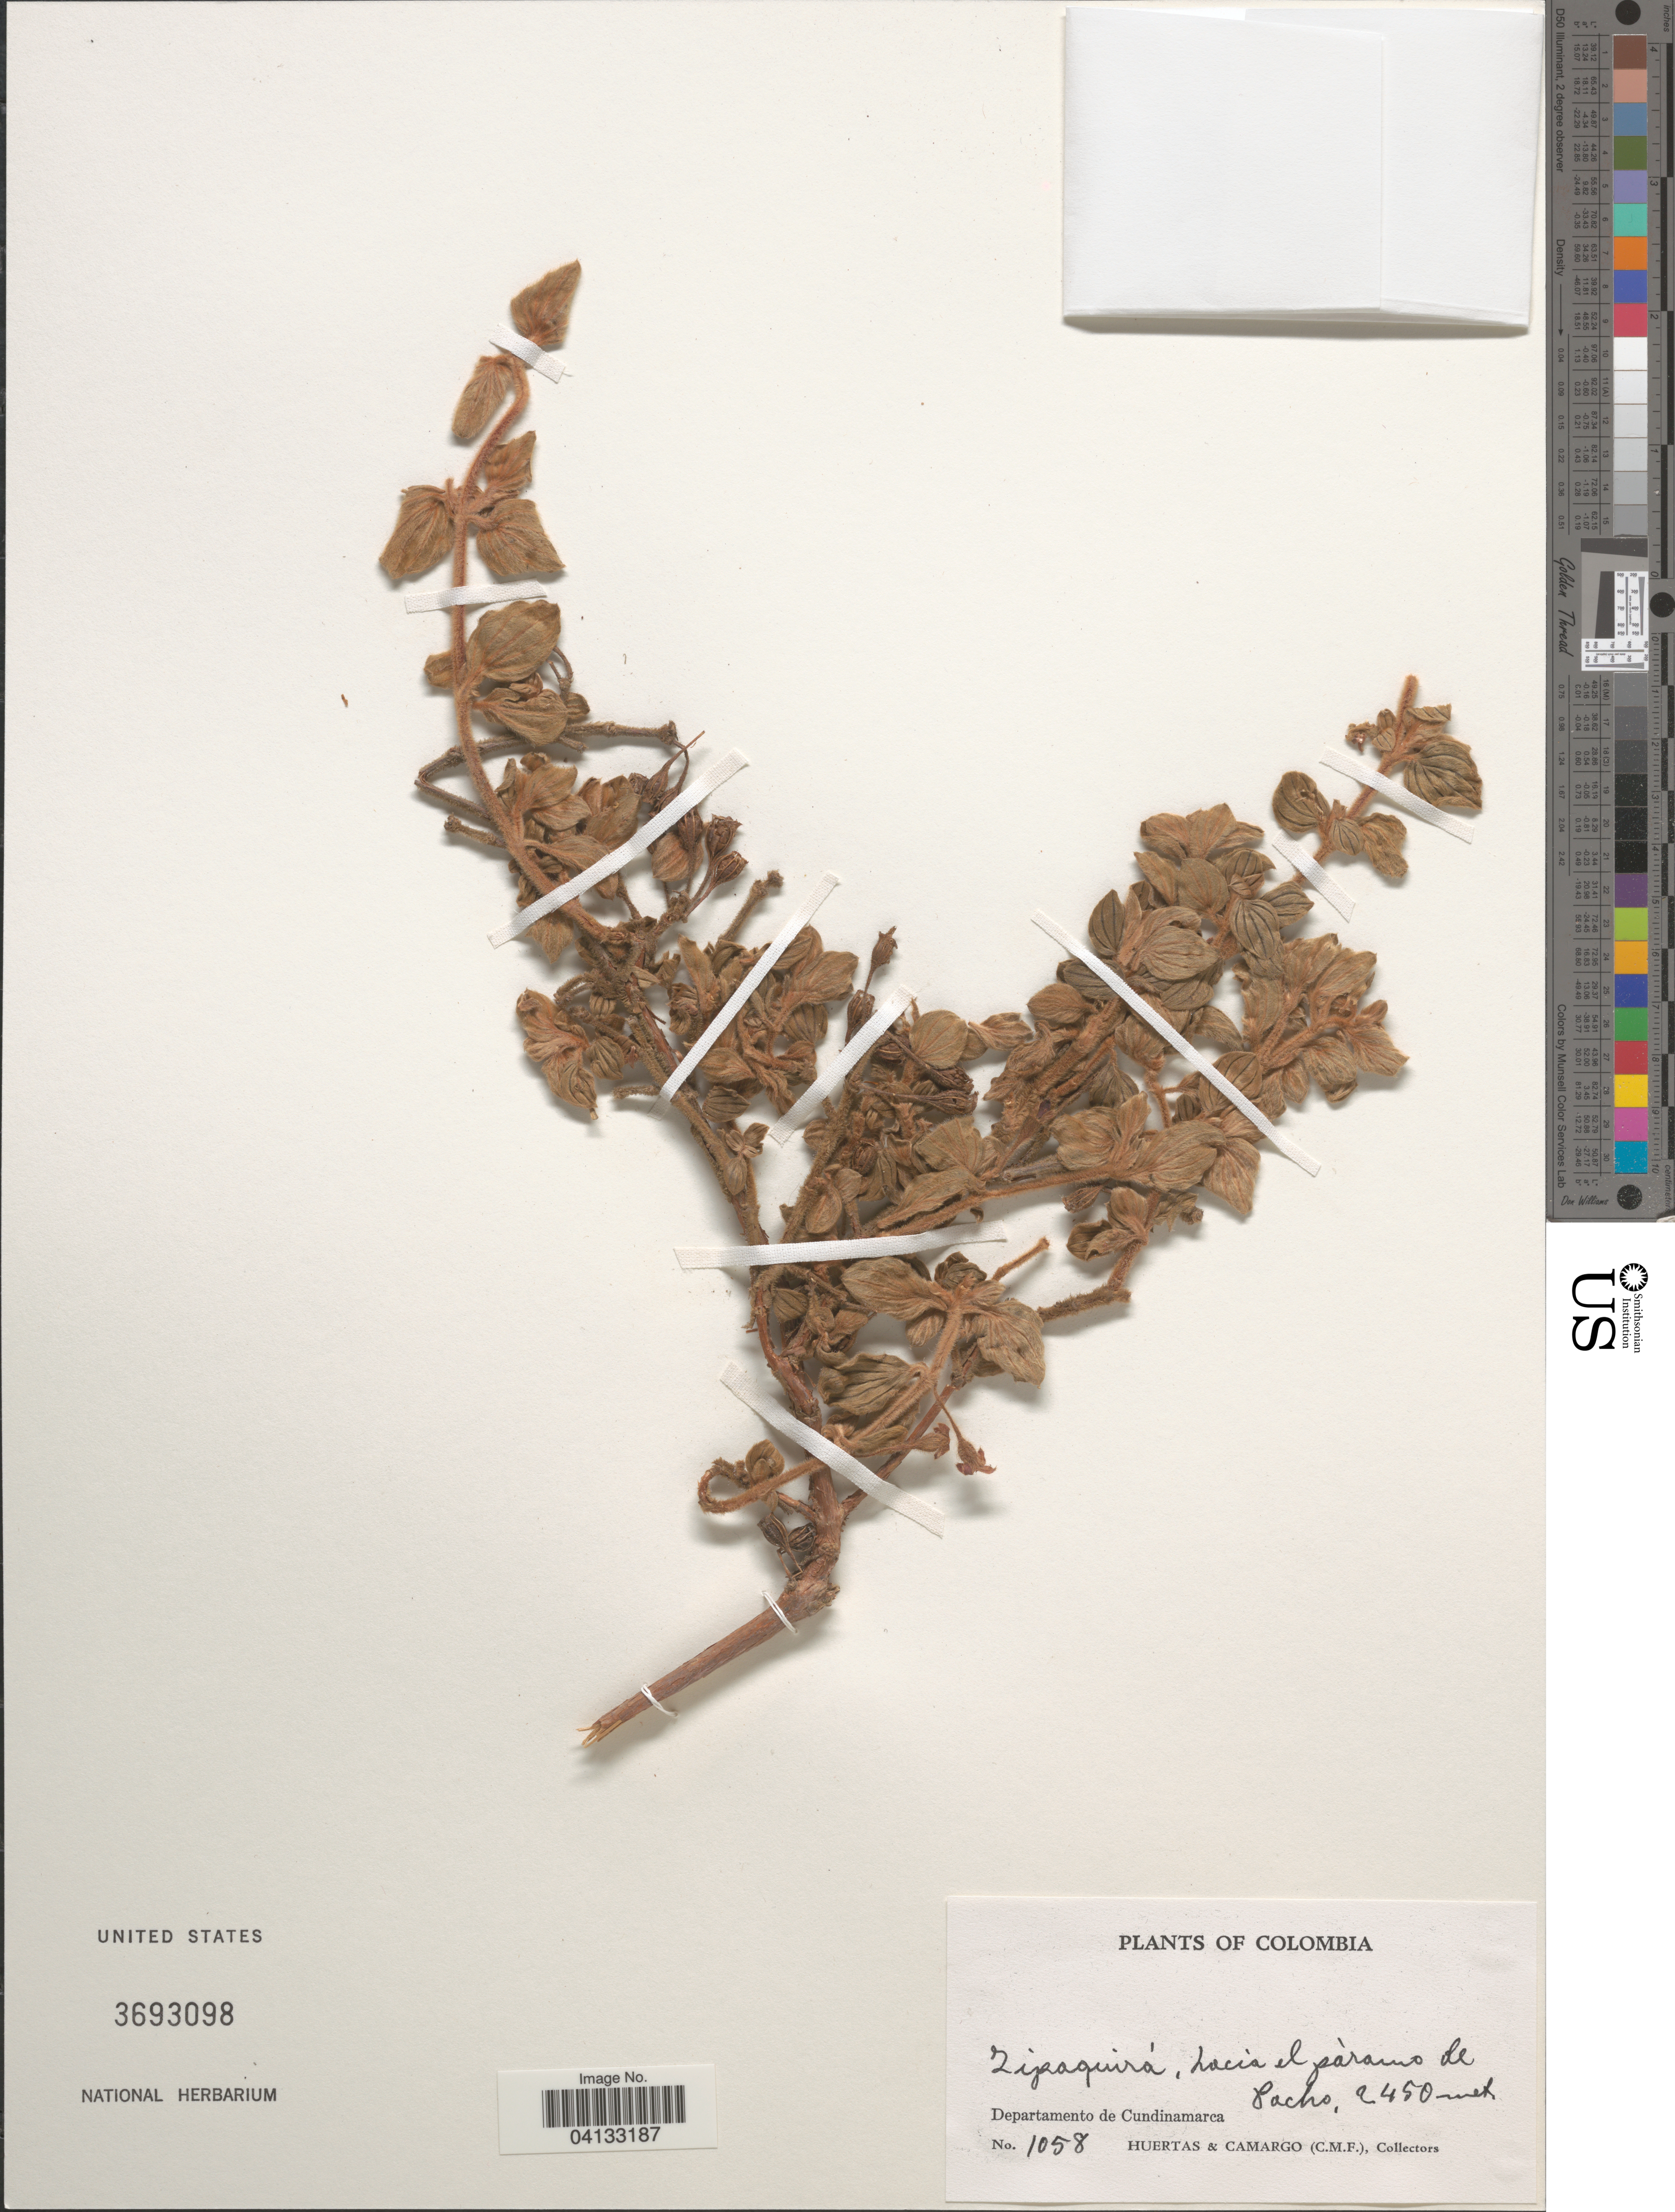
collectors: Huertas & C. Camargo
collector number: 1058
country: Colombia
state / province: Cundinamarca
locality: Zipaquirá, hacia el pàramo de Pacho. Departamento de Cundinamarca.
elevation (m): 2450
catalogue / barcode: US 3693098